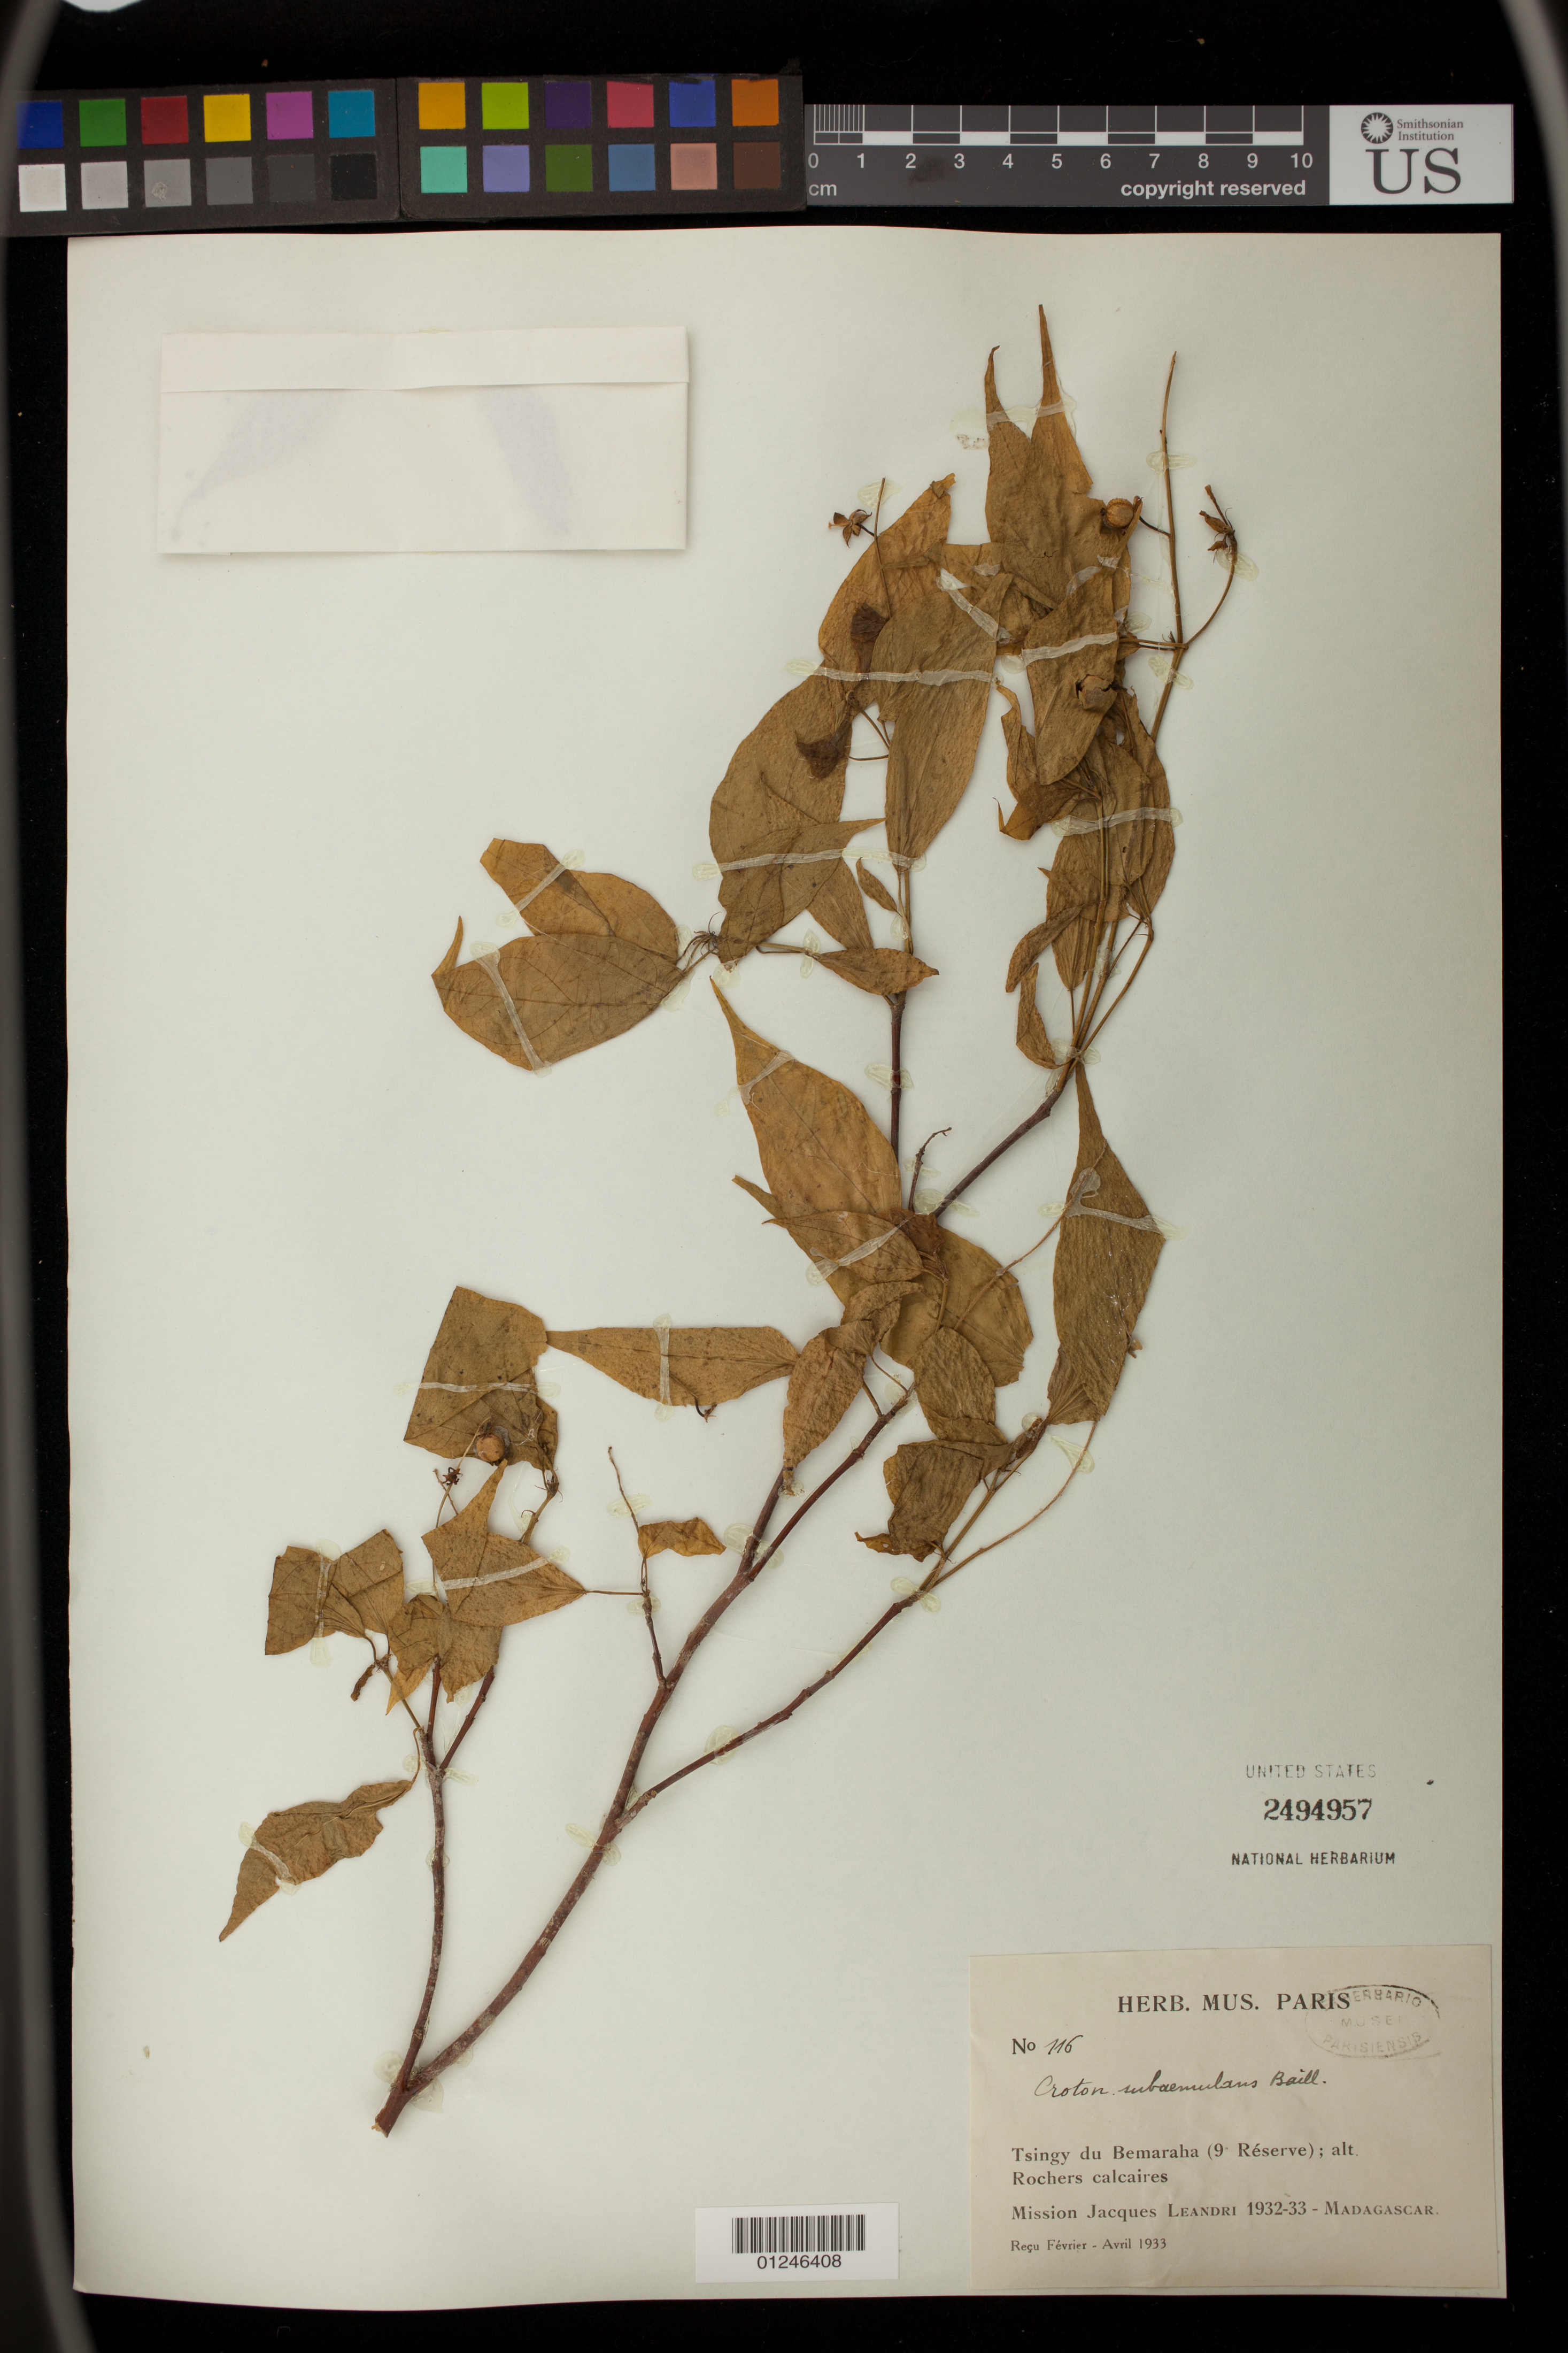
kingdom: Plantae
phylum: Tracheophyta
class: Magnoliopsida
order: Malpighiales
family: Euphorbiaceae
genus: Croton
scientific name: Croton adenophorus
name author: Baill.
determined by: Berry, P. E., (WIS), University of Wisconsin - Madison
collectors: J. Leandri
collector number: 116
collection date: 1933-04-01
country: Madagascar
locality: Tsingy du Bemaraha (9 Reserve)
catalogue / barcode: US 2494957